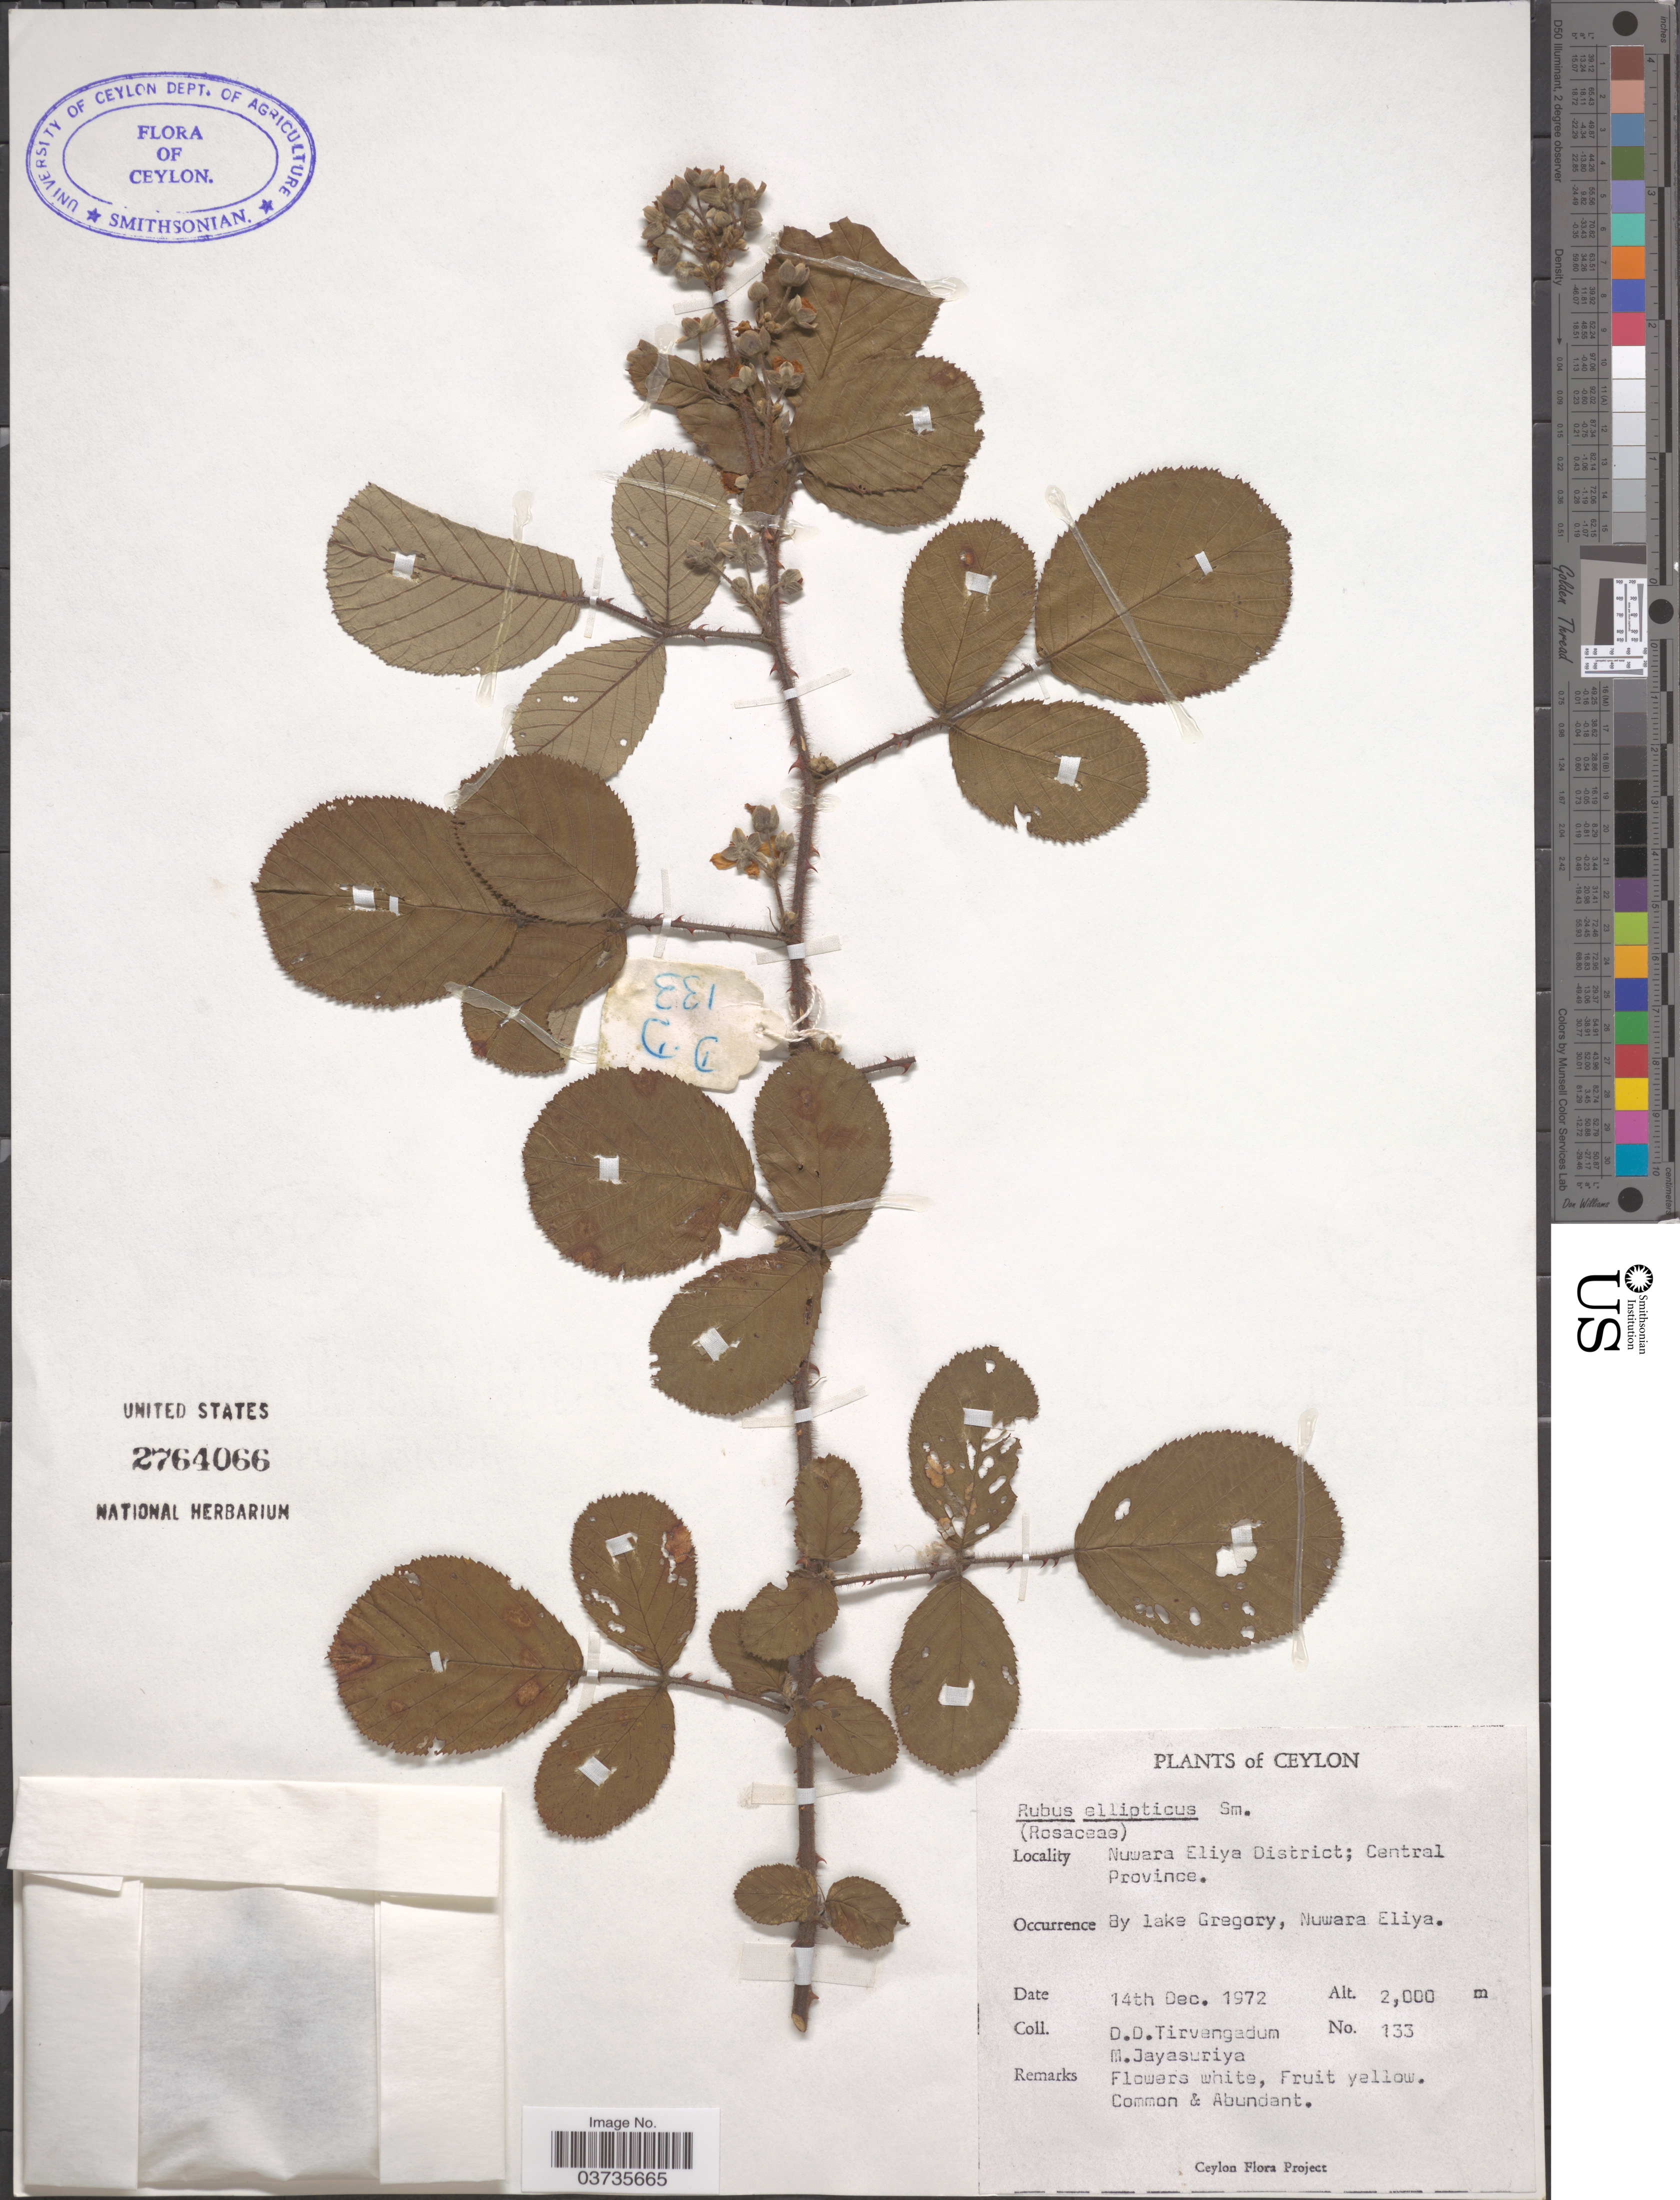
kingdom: Plantae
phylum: Tracheophyta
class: Magnoliopsida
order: Rosales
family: Rosaceae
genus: Rubus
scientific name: Rubus ellipticus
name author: Sm.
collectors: D. Tirvengadum & M. Jayasuriya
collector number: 133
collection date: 1972-12-14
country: Sri Lanka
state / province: Central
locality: Ceylon. Nuwara Eliya District. By lake Gregory, Nuwara Eliya.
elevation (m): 2000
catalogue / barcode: US 2764066